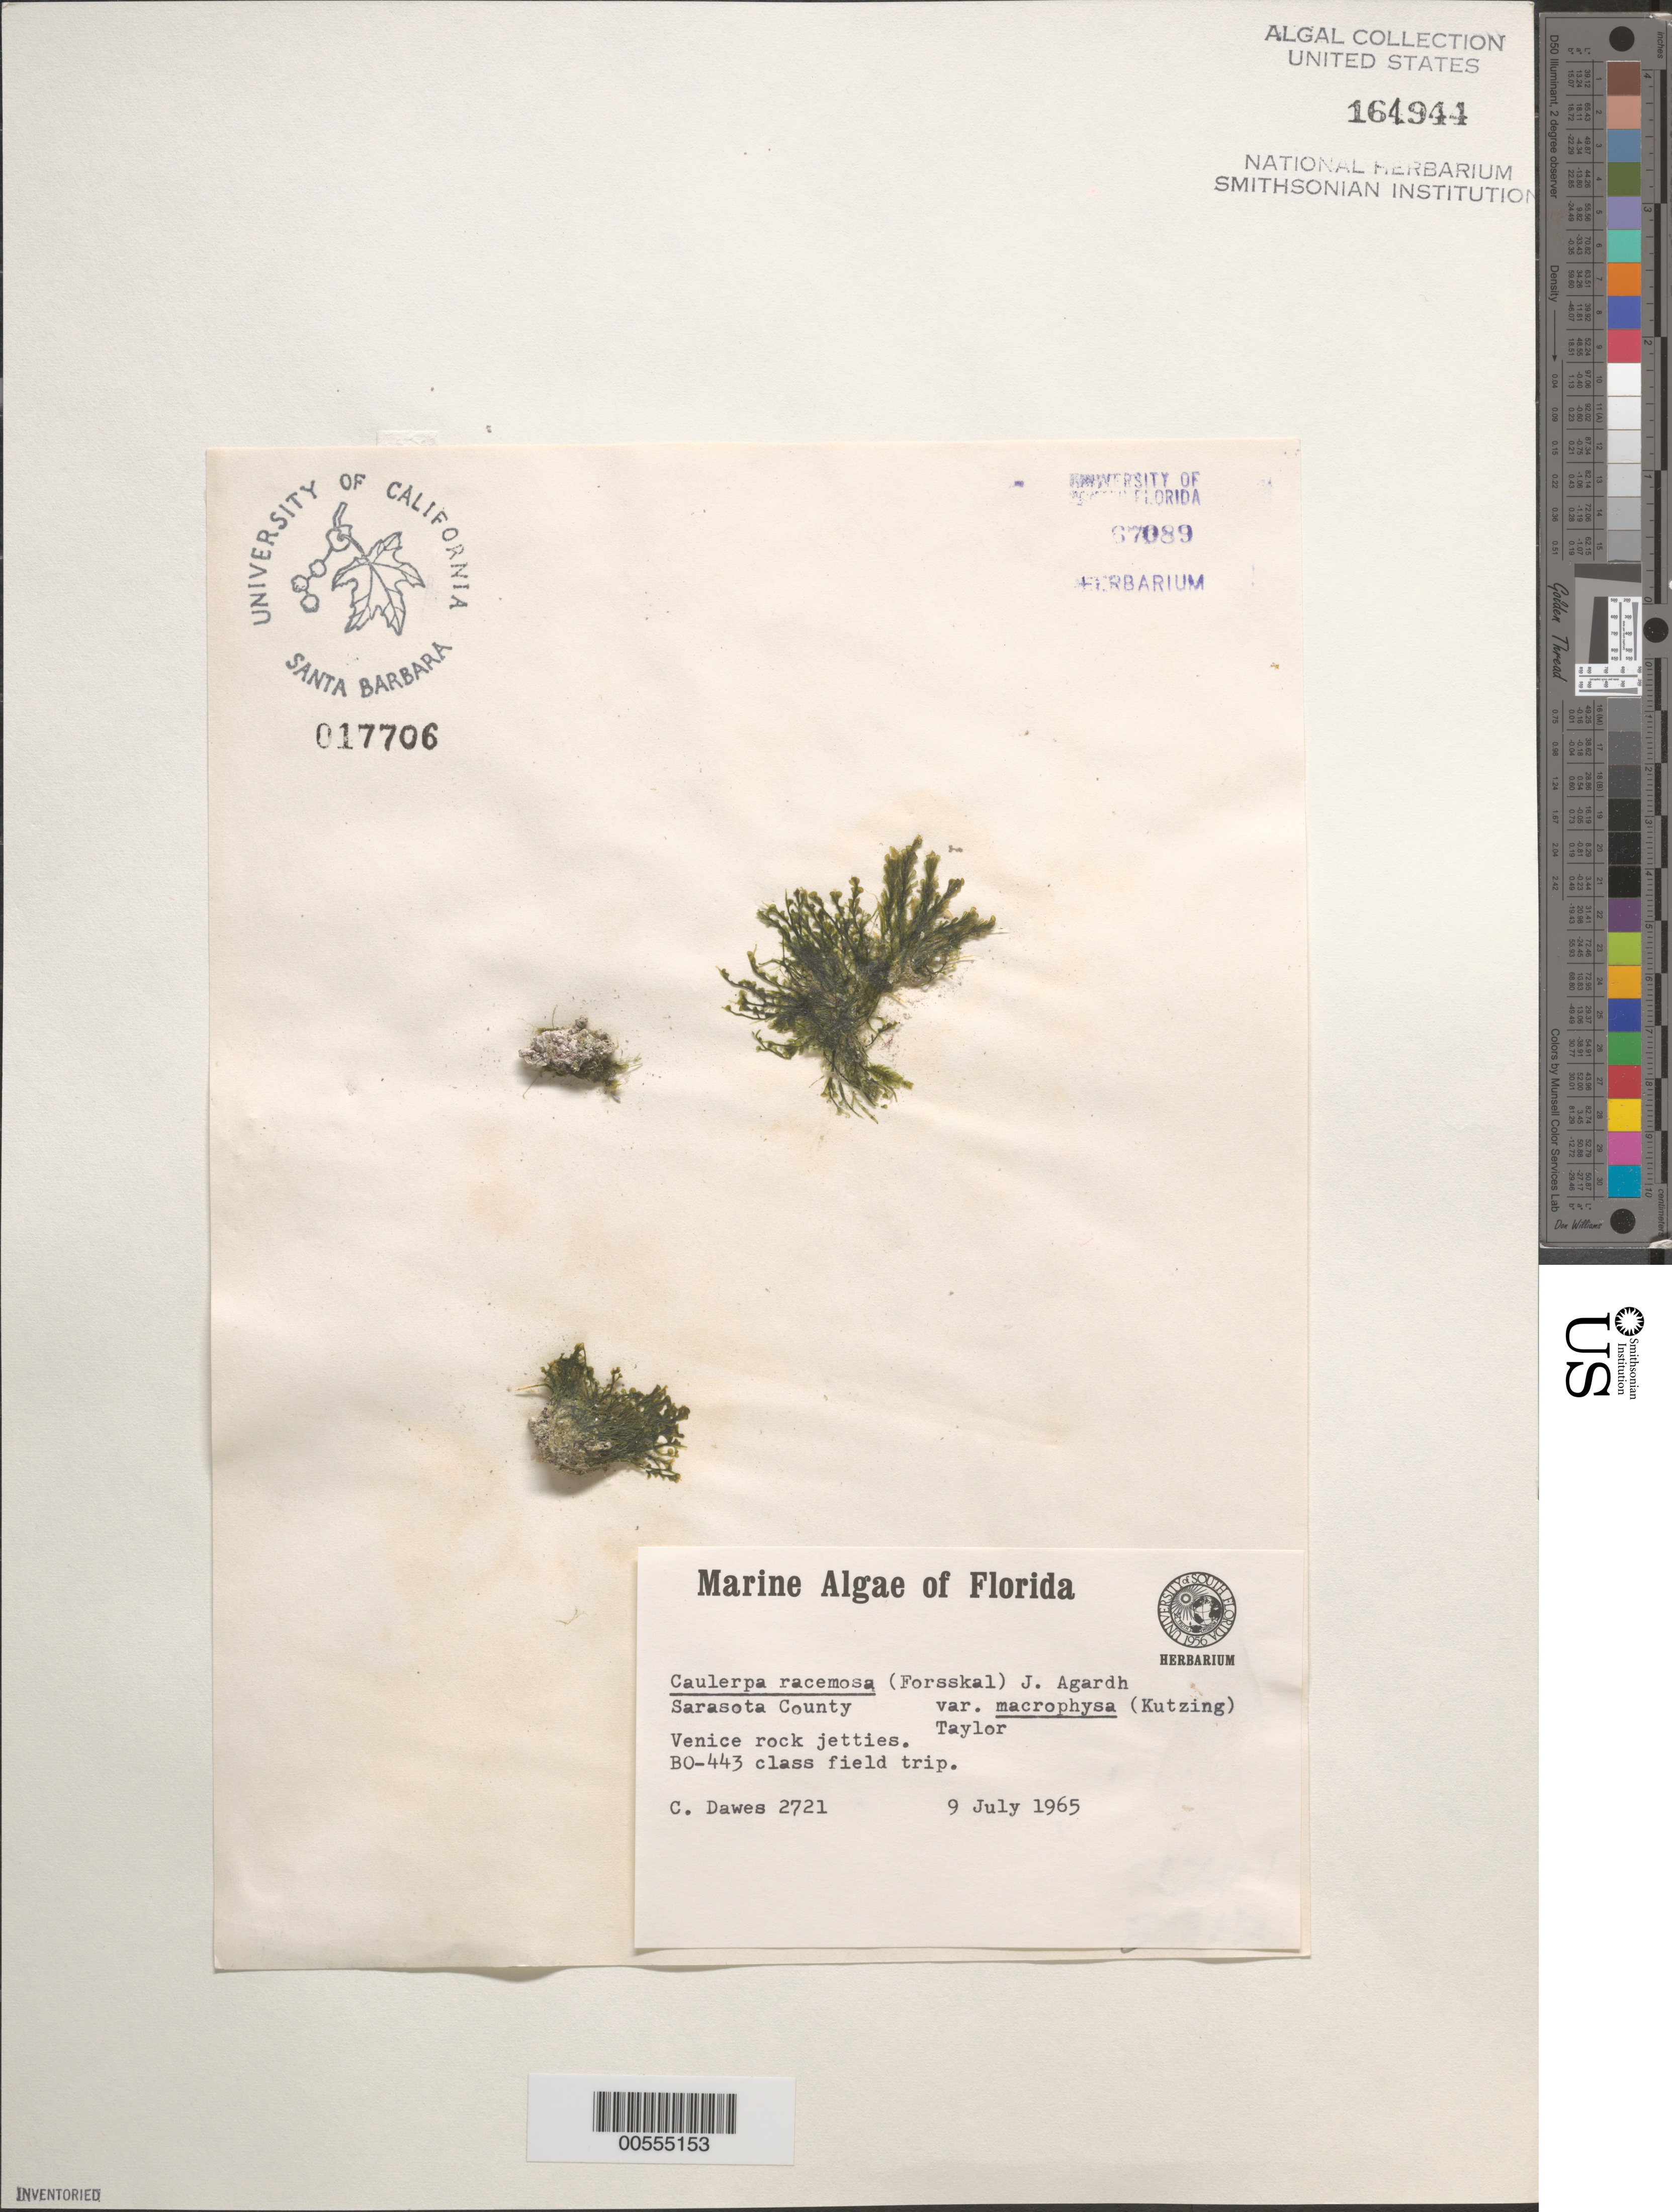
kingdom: Plantae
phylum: Chlorophyta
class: Ulvophyceae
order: Bryopsidales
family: Caulerpaceae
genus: Caulerpa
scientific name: Caulerpa racemosa var. macrophysa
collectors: C. Dawes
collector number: Cjd 2721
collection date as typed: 09 Jul 1965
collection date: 1965-07-09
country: United States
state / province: Florida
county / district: Sarasota County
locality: Venice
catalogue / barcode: US 164944